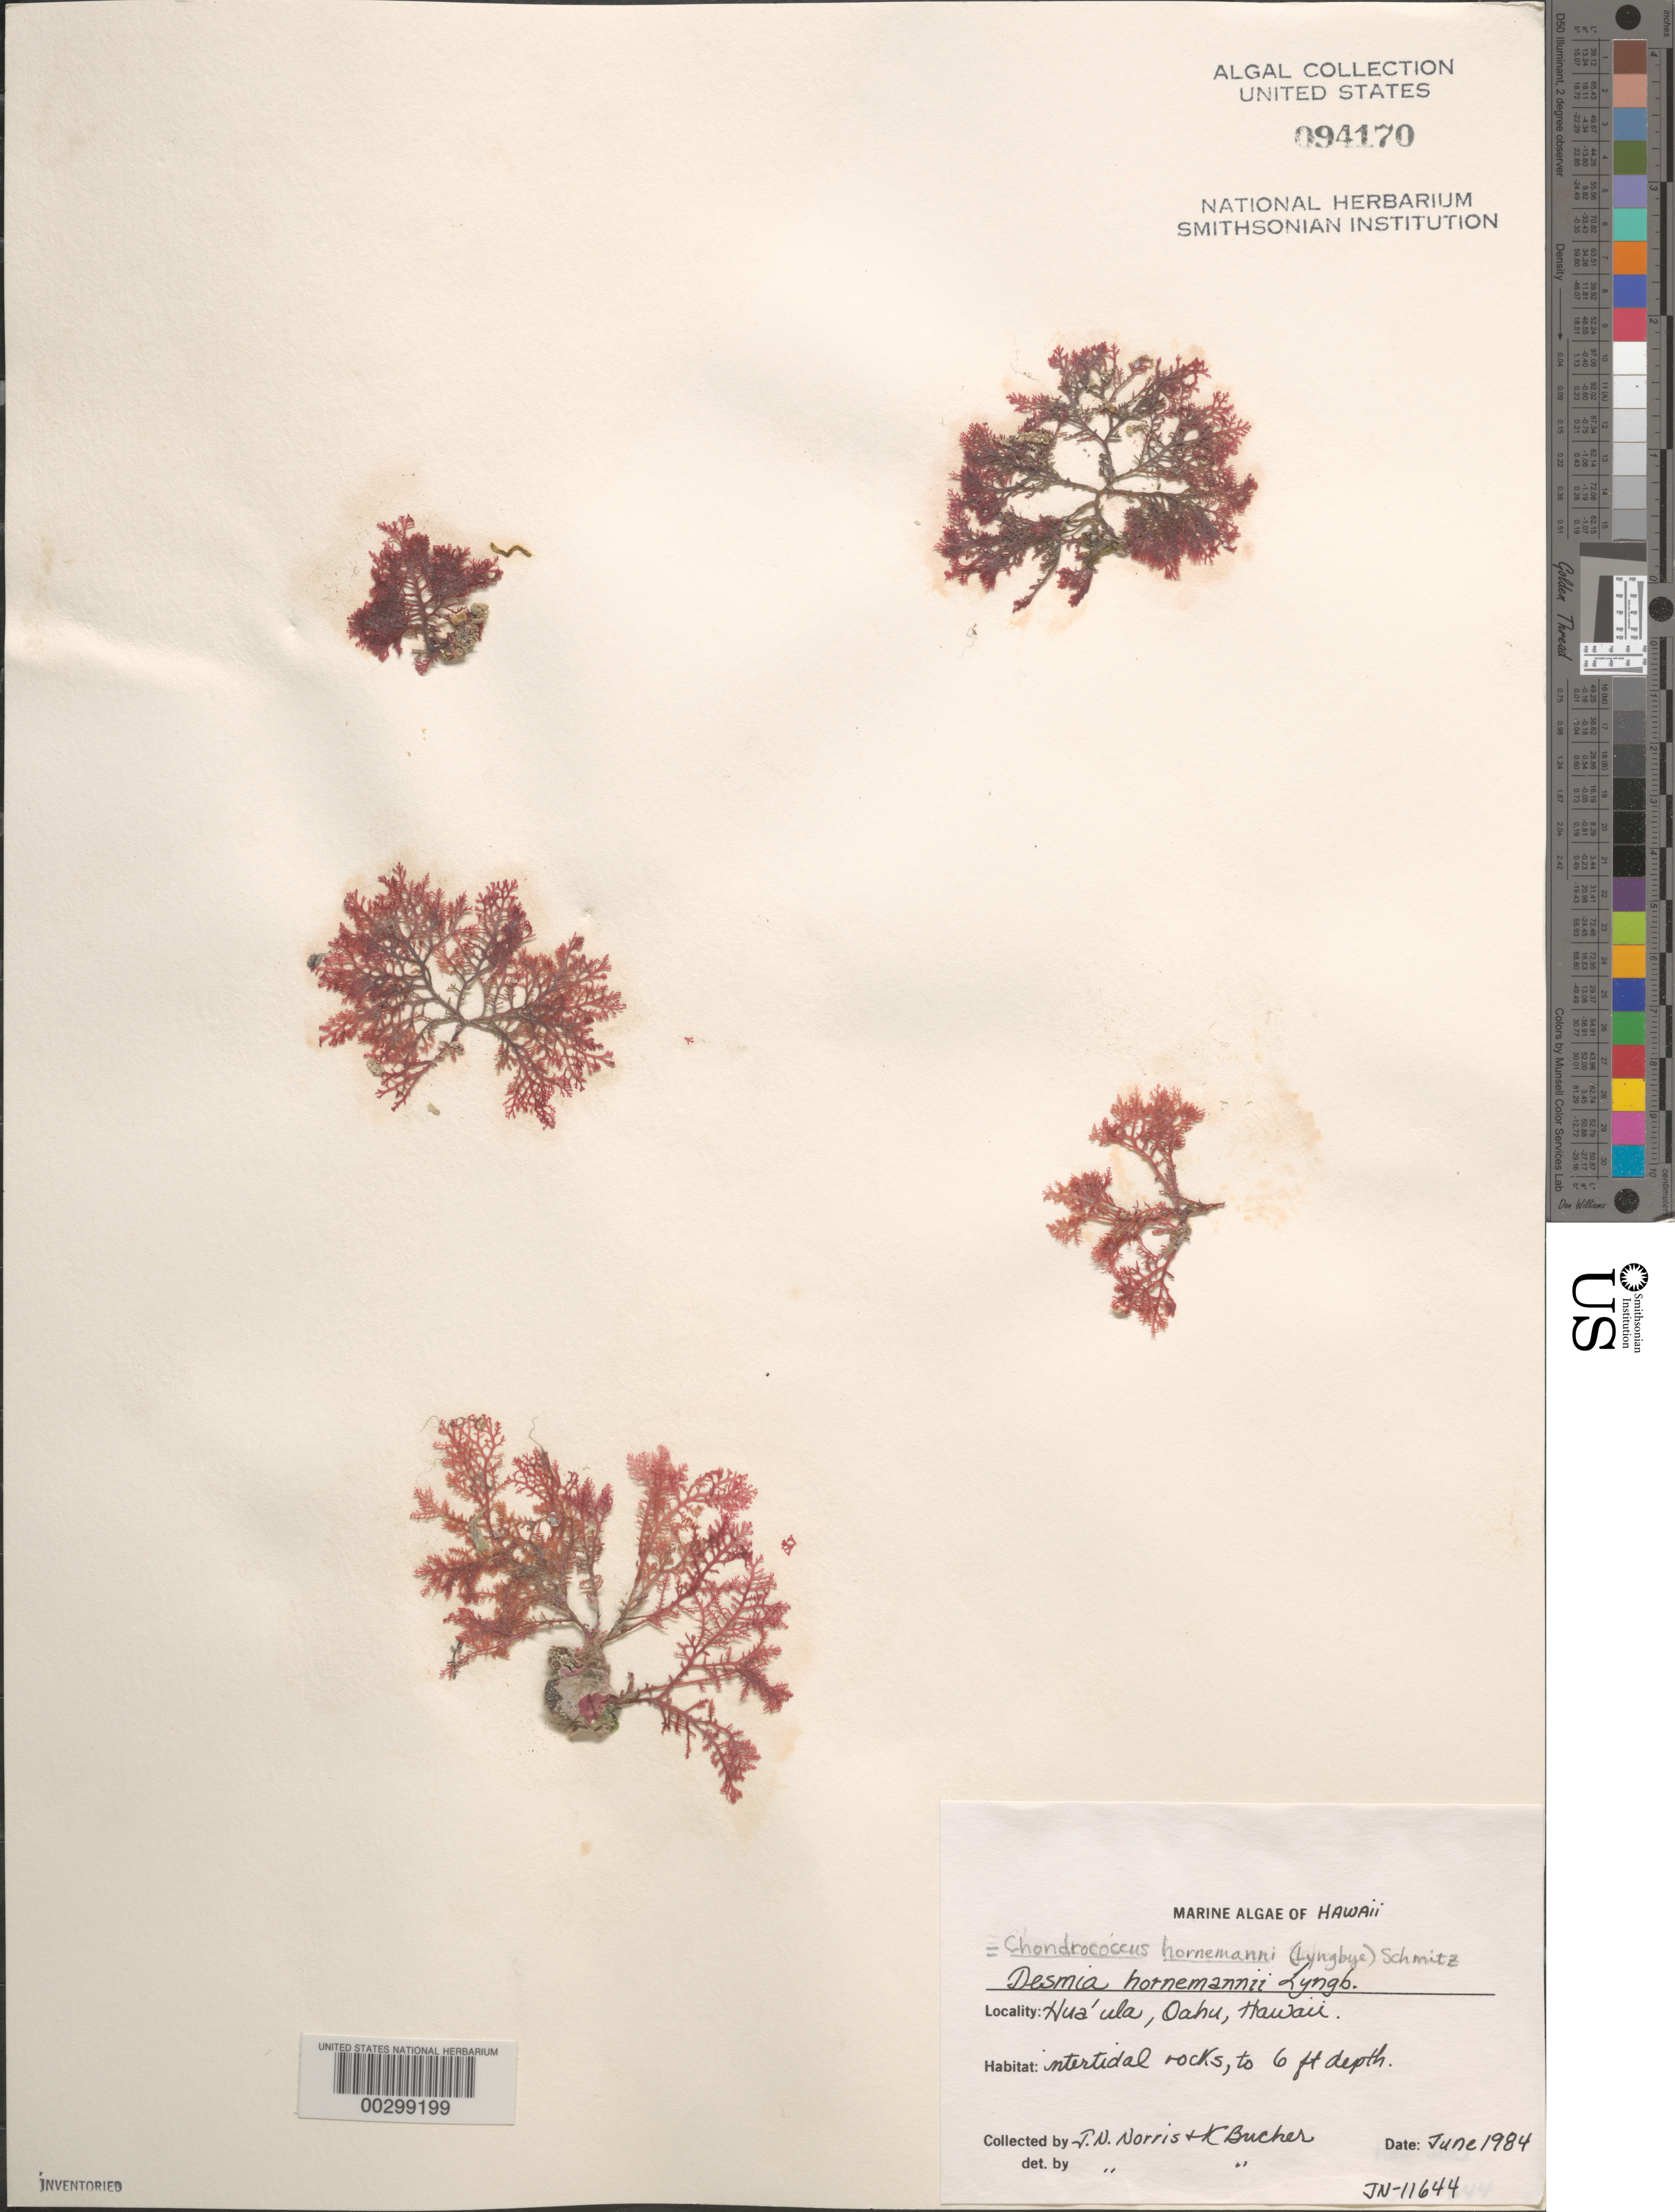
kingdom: Plantae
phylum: Rhodophyta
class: Florideophyceae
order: Gigartinales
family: Rhizophyllidaceae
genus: Portieria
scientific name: Portieria hornemannii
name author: (Lyngbye) P.C. Silva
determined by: Algae name updating Project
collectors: J. N. Norris & K. E. Bucher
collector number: JN-11644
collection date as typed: Jun 1984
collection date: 1984-06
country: United States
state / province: Hawaii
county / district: Honolulu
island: Oahu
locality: Hua'ula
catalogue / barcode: US 94170